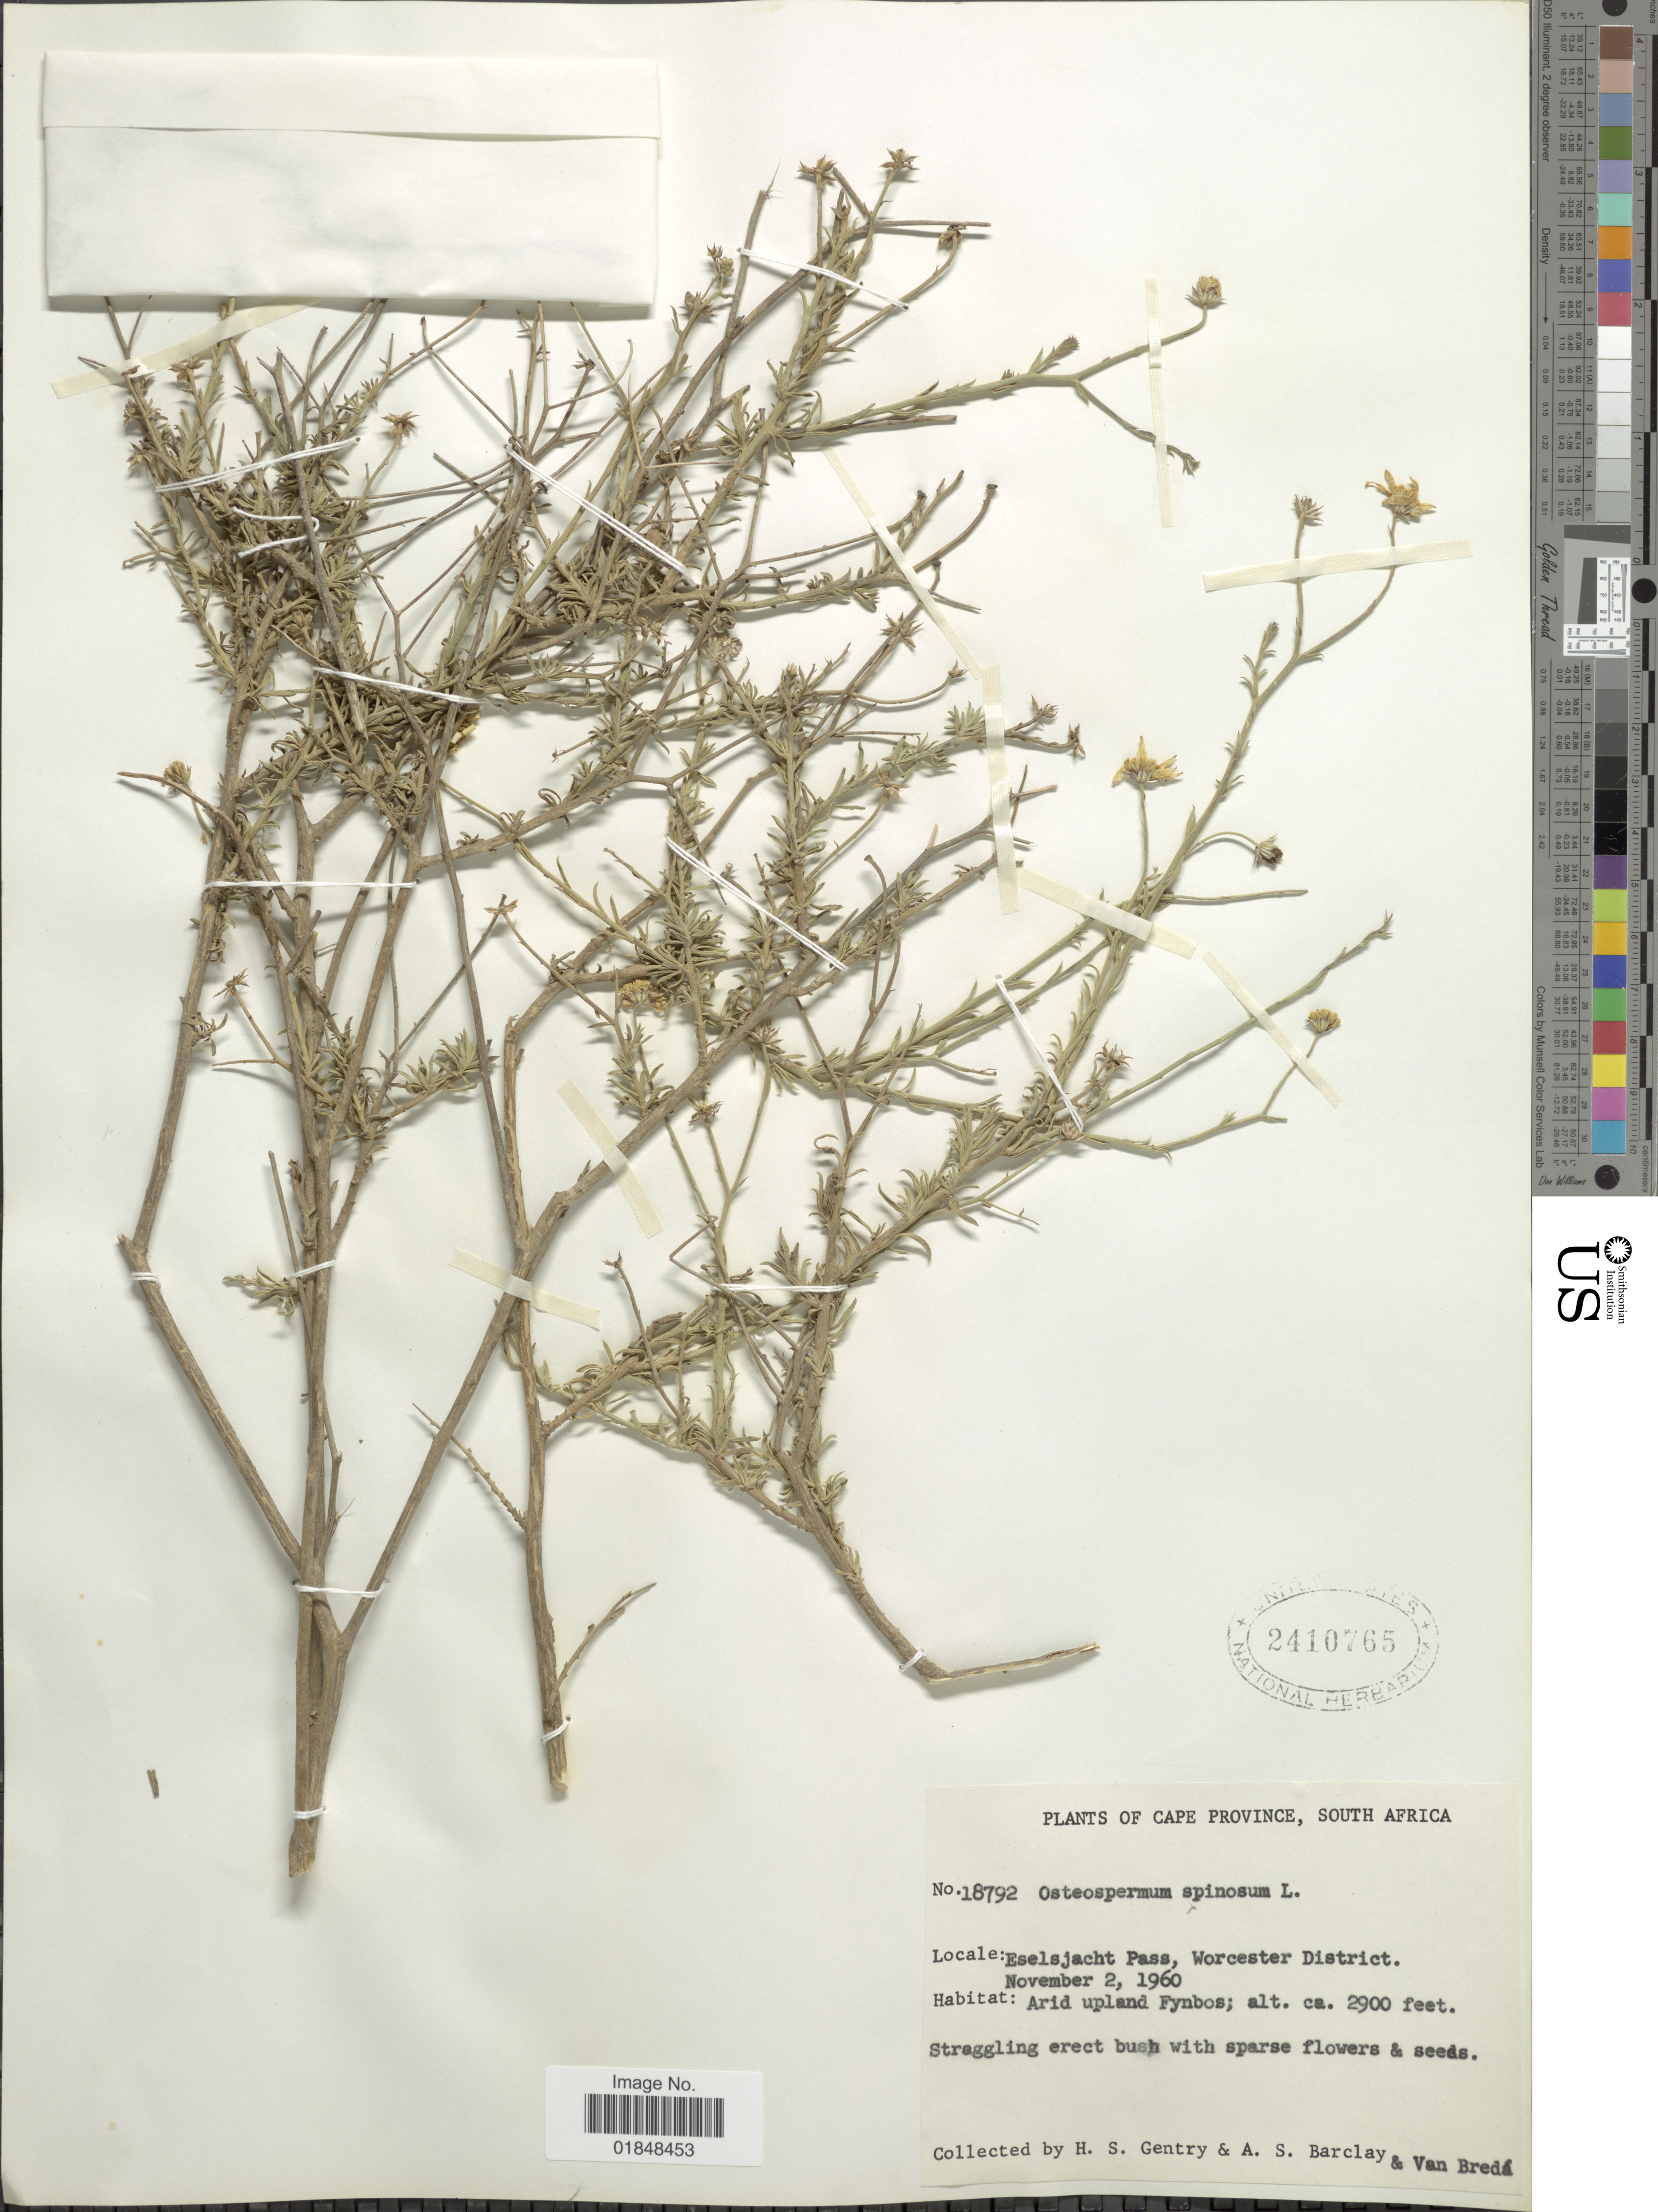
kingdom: Plantae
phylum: Tracheophyta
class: Magnoliopsida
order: Asterales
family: Asteraceae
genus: Osteospermum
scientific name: Osteospermum spinosum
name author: L.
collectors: H. S. Gentry & A. S. Barclay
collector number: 18792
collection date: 1960-11-02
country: South Africa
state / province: Western Cape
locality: Eselsjacht Pass, Worcester District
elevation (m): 884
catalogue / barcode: US 2410765